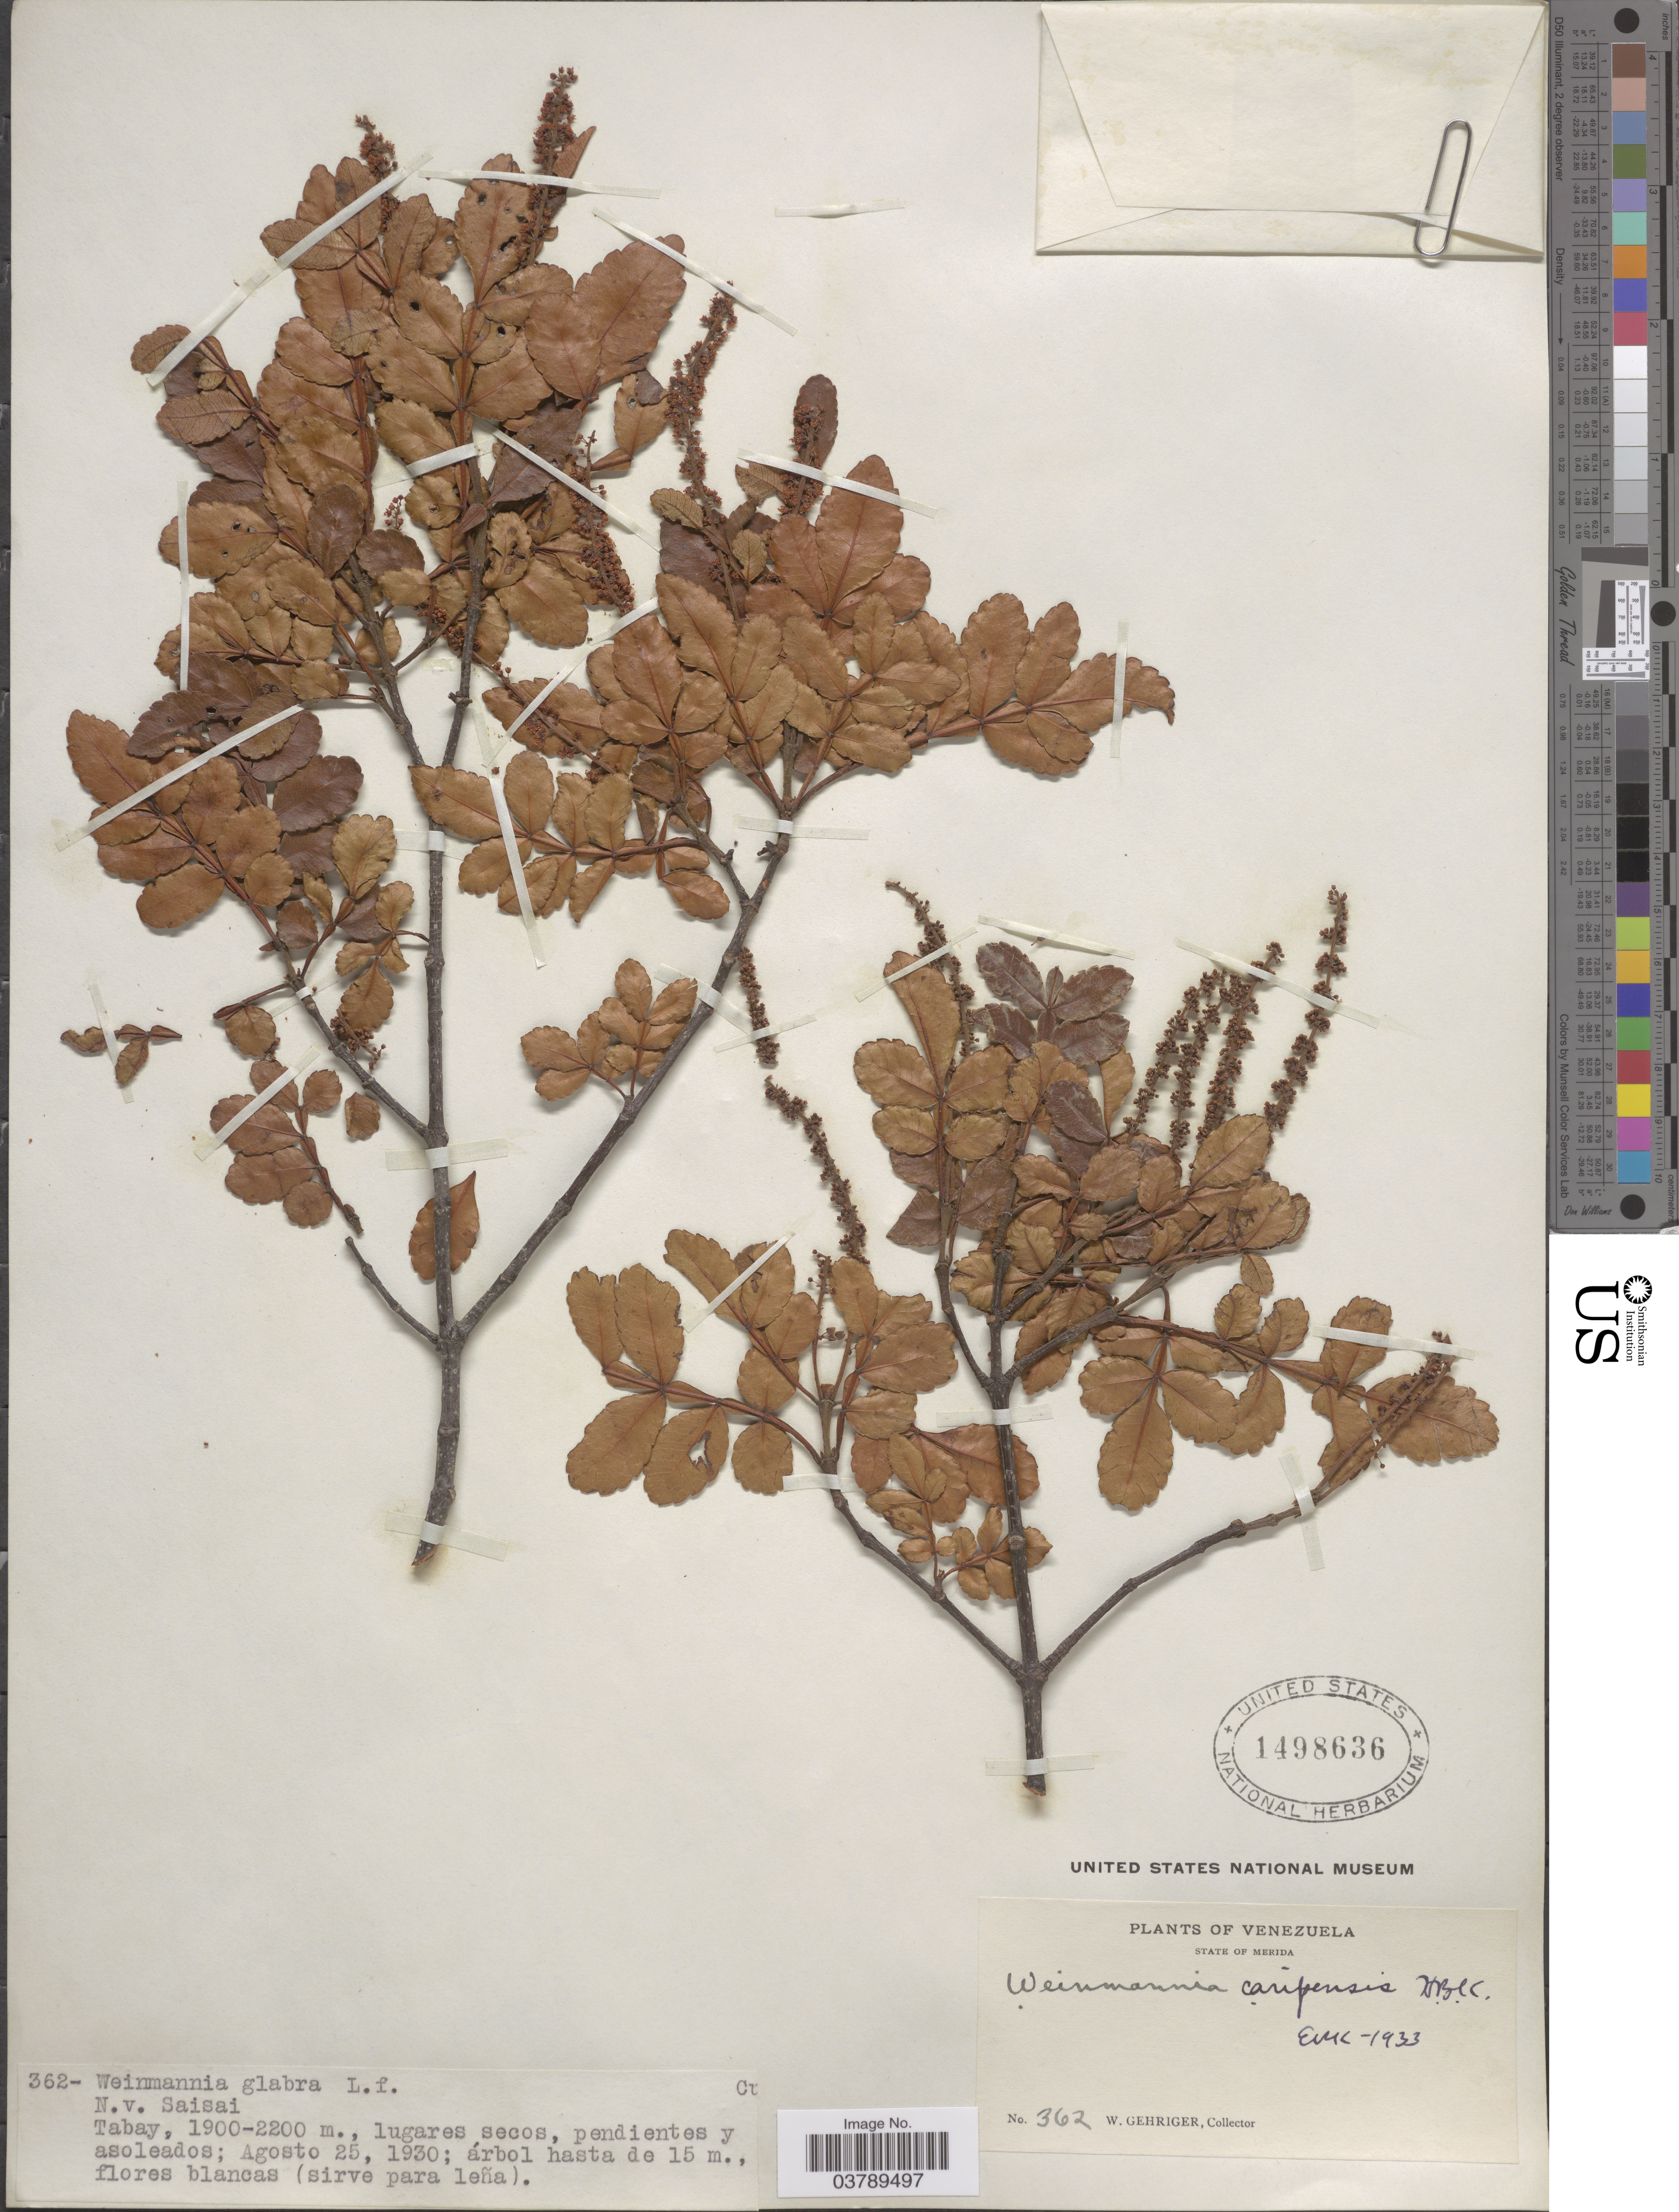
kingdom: Plantae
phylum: Tracheophyta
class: Magnoliopsida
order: Oxalidales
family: Cunoniaceae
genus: Weinmannia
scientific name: Weinmannia pinnata var. caripensis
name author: (Kunth) Cuatrec.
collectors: W. Gehriger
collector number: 362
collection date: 1930-08-25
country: Venezuela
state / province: Merida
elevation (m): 1900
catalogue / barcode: US 1498636